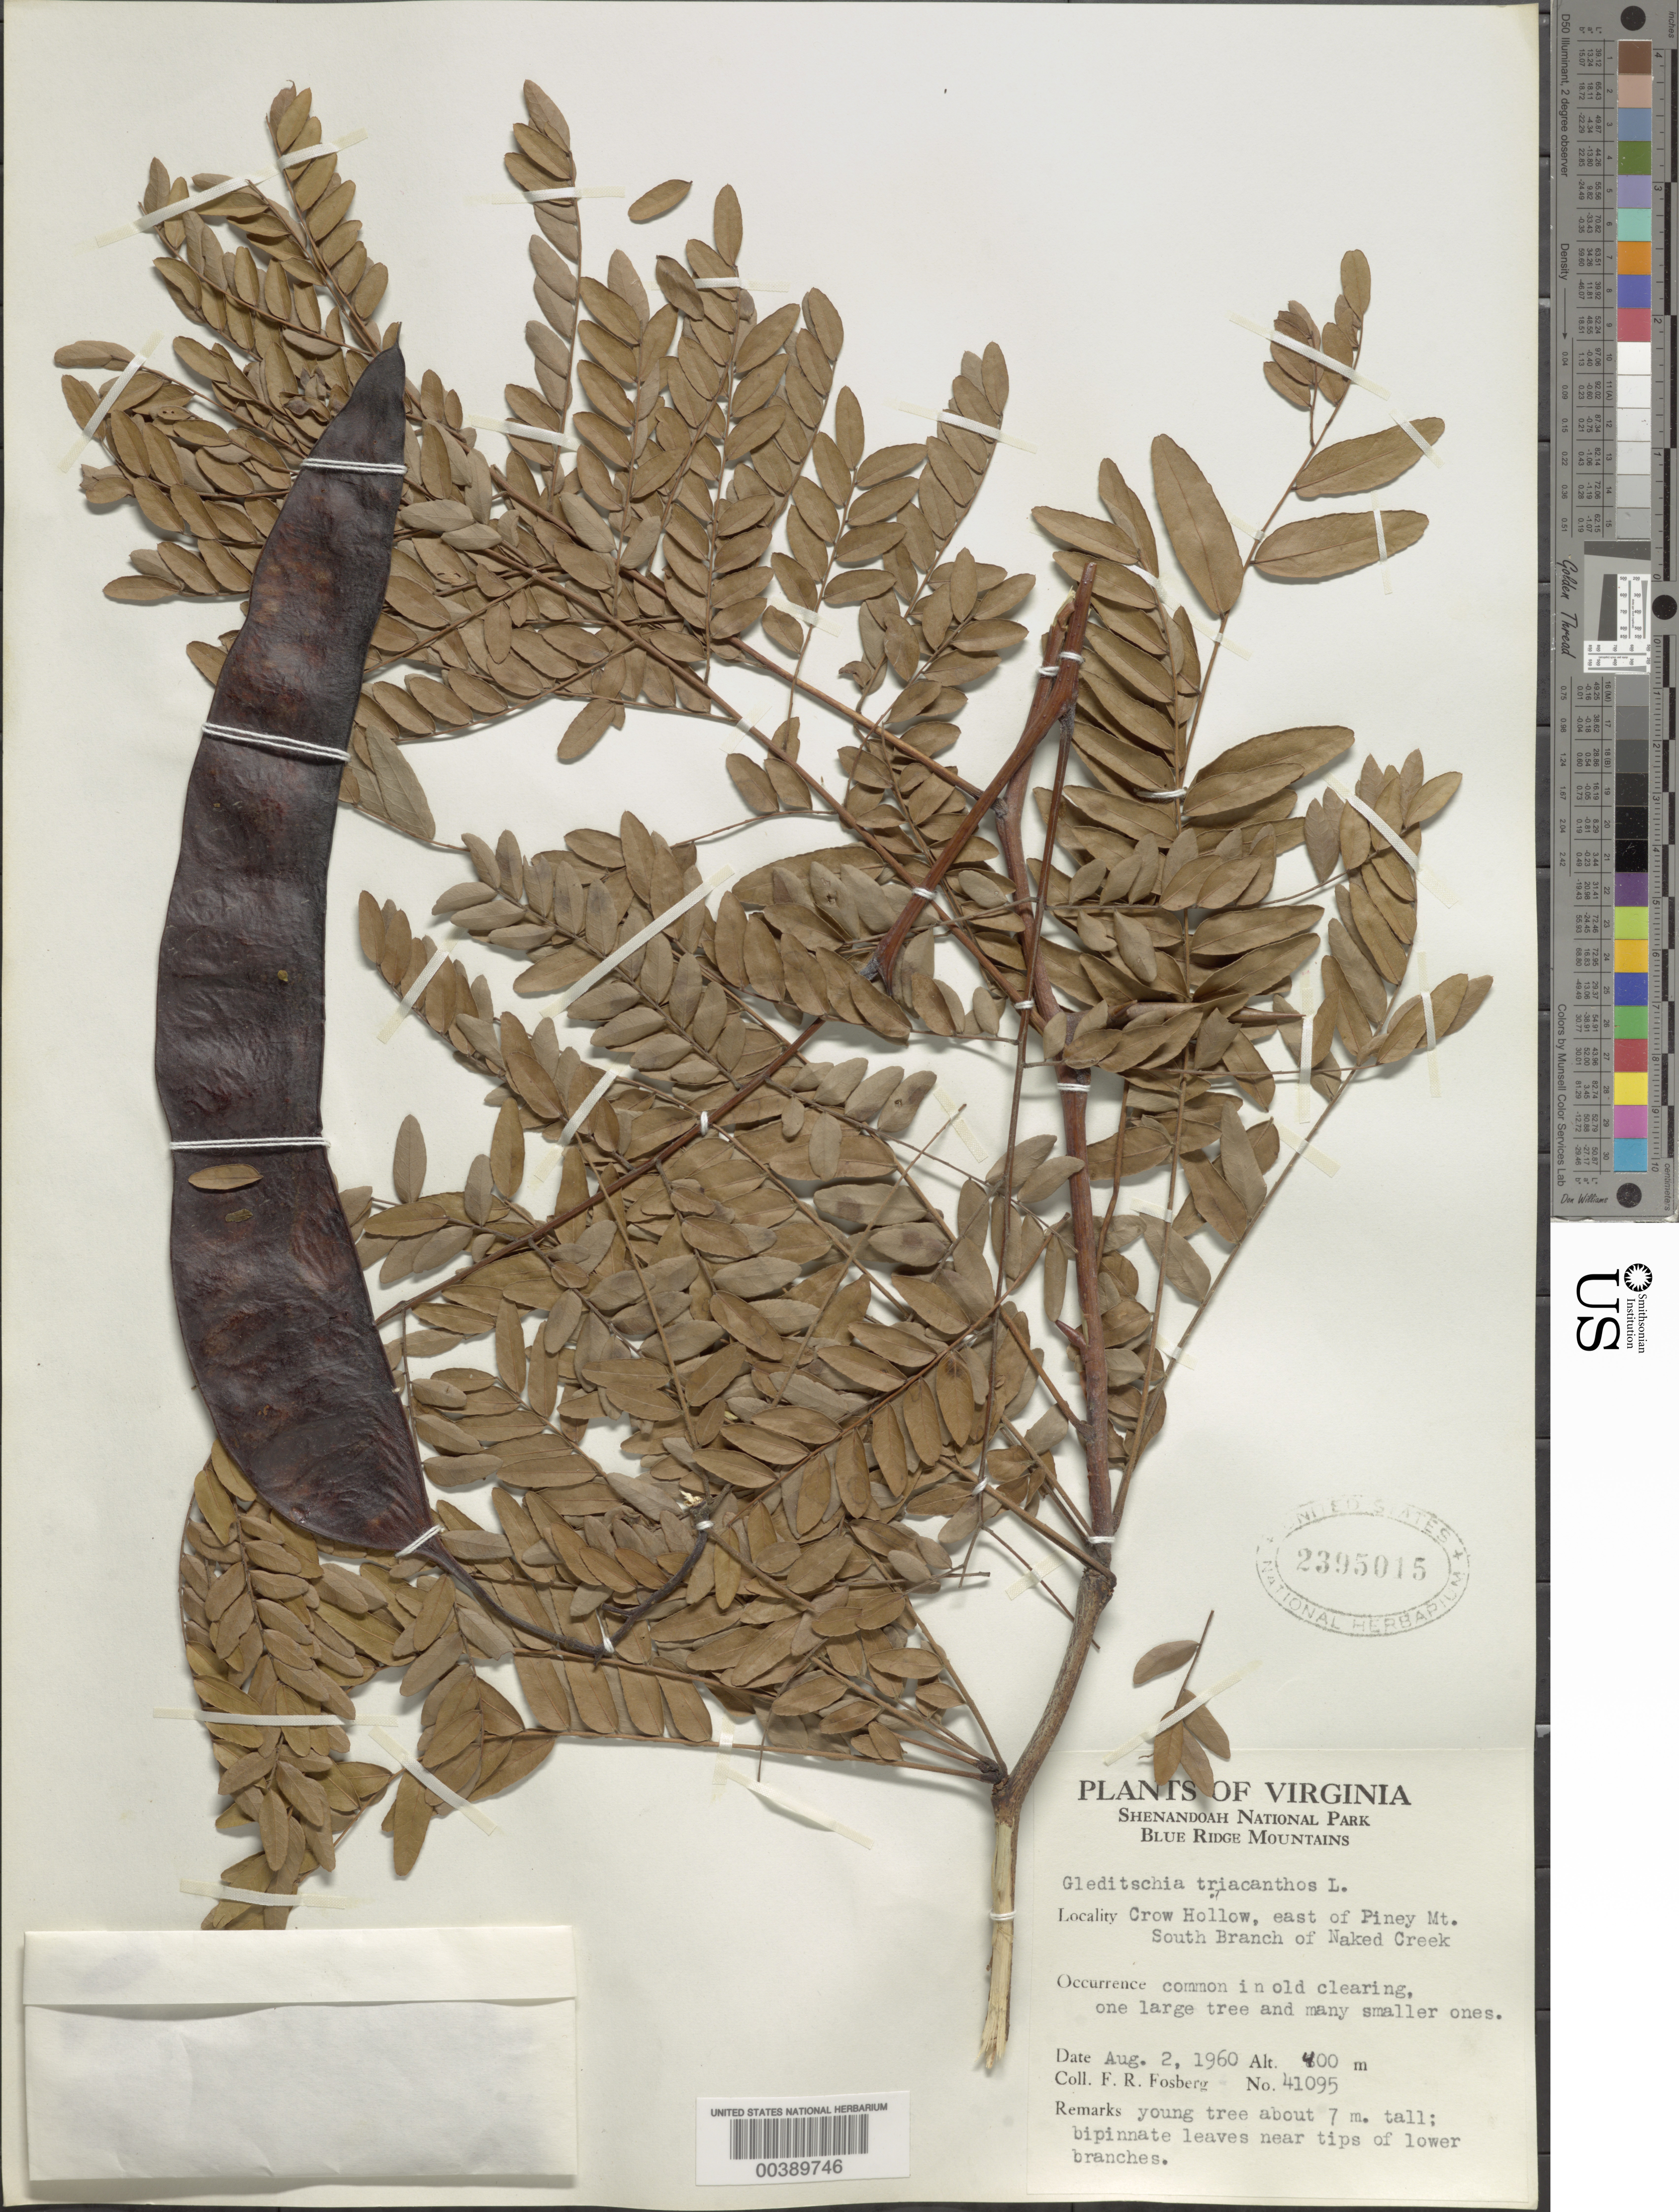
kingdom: Plantae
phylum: Tracheophyta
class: Magnoliopsida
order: Fabales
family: Fabaceae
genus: Gleditsia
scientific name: Gleditsia triacanthos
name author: L.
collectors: F. R. Fosberg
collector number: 41095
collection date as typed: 02 Aug 1960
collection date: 1960-08-02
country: United States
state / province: Virginia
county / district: Appomattox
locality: Shenandoah National Park; Blue Ridge Mountains; Crow Hollow, E of Piney Mt.; south branch of Naked Creek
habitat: In old clearing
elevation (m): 400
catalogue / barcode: US 2395015